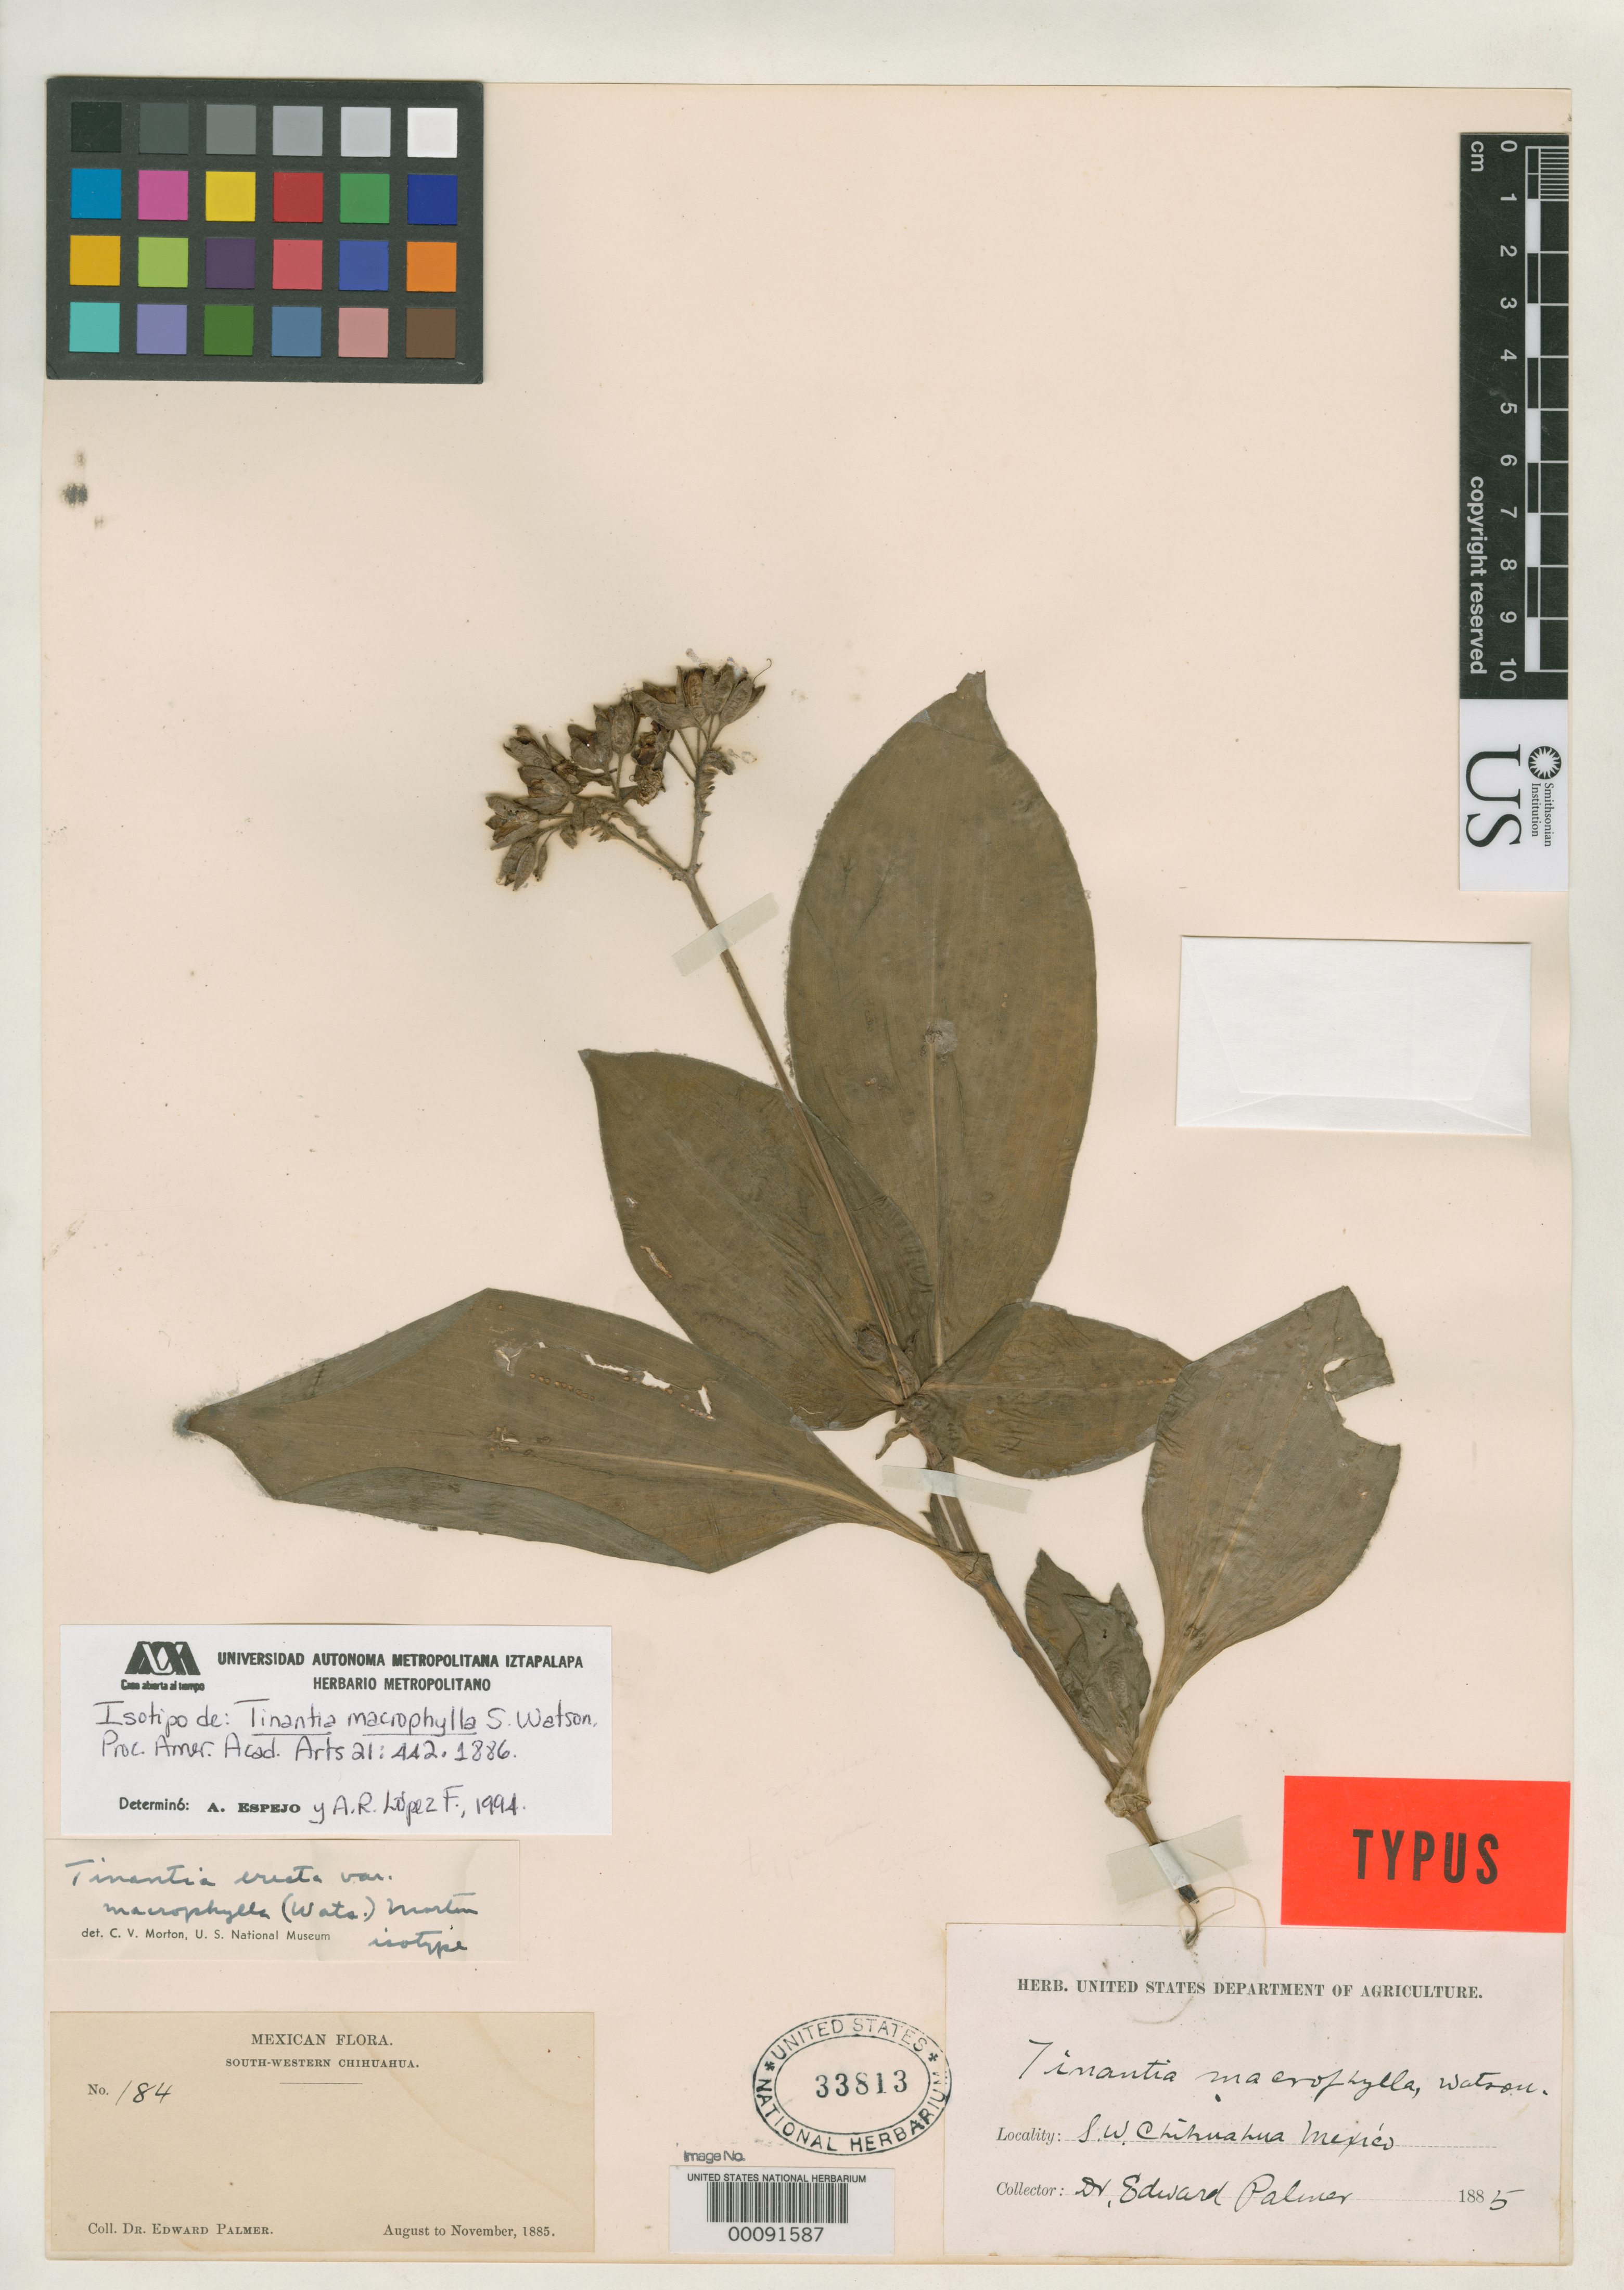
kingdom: Plantae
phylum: Tracheophyta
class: Liliopsida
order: Commelinales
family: Commelinaceae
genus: Tinantia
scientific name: Tinantia macrophylla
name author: S. Watson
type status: Isotype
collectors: E. Palmer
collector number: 184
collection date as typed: Aug 1885 to -- Nov 1885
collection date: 1885-08/1885-11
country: Mexico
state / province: Chihuahua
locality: Hacienda San Miguel.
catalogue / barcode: US 33813